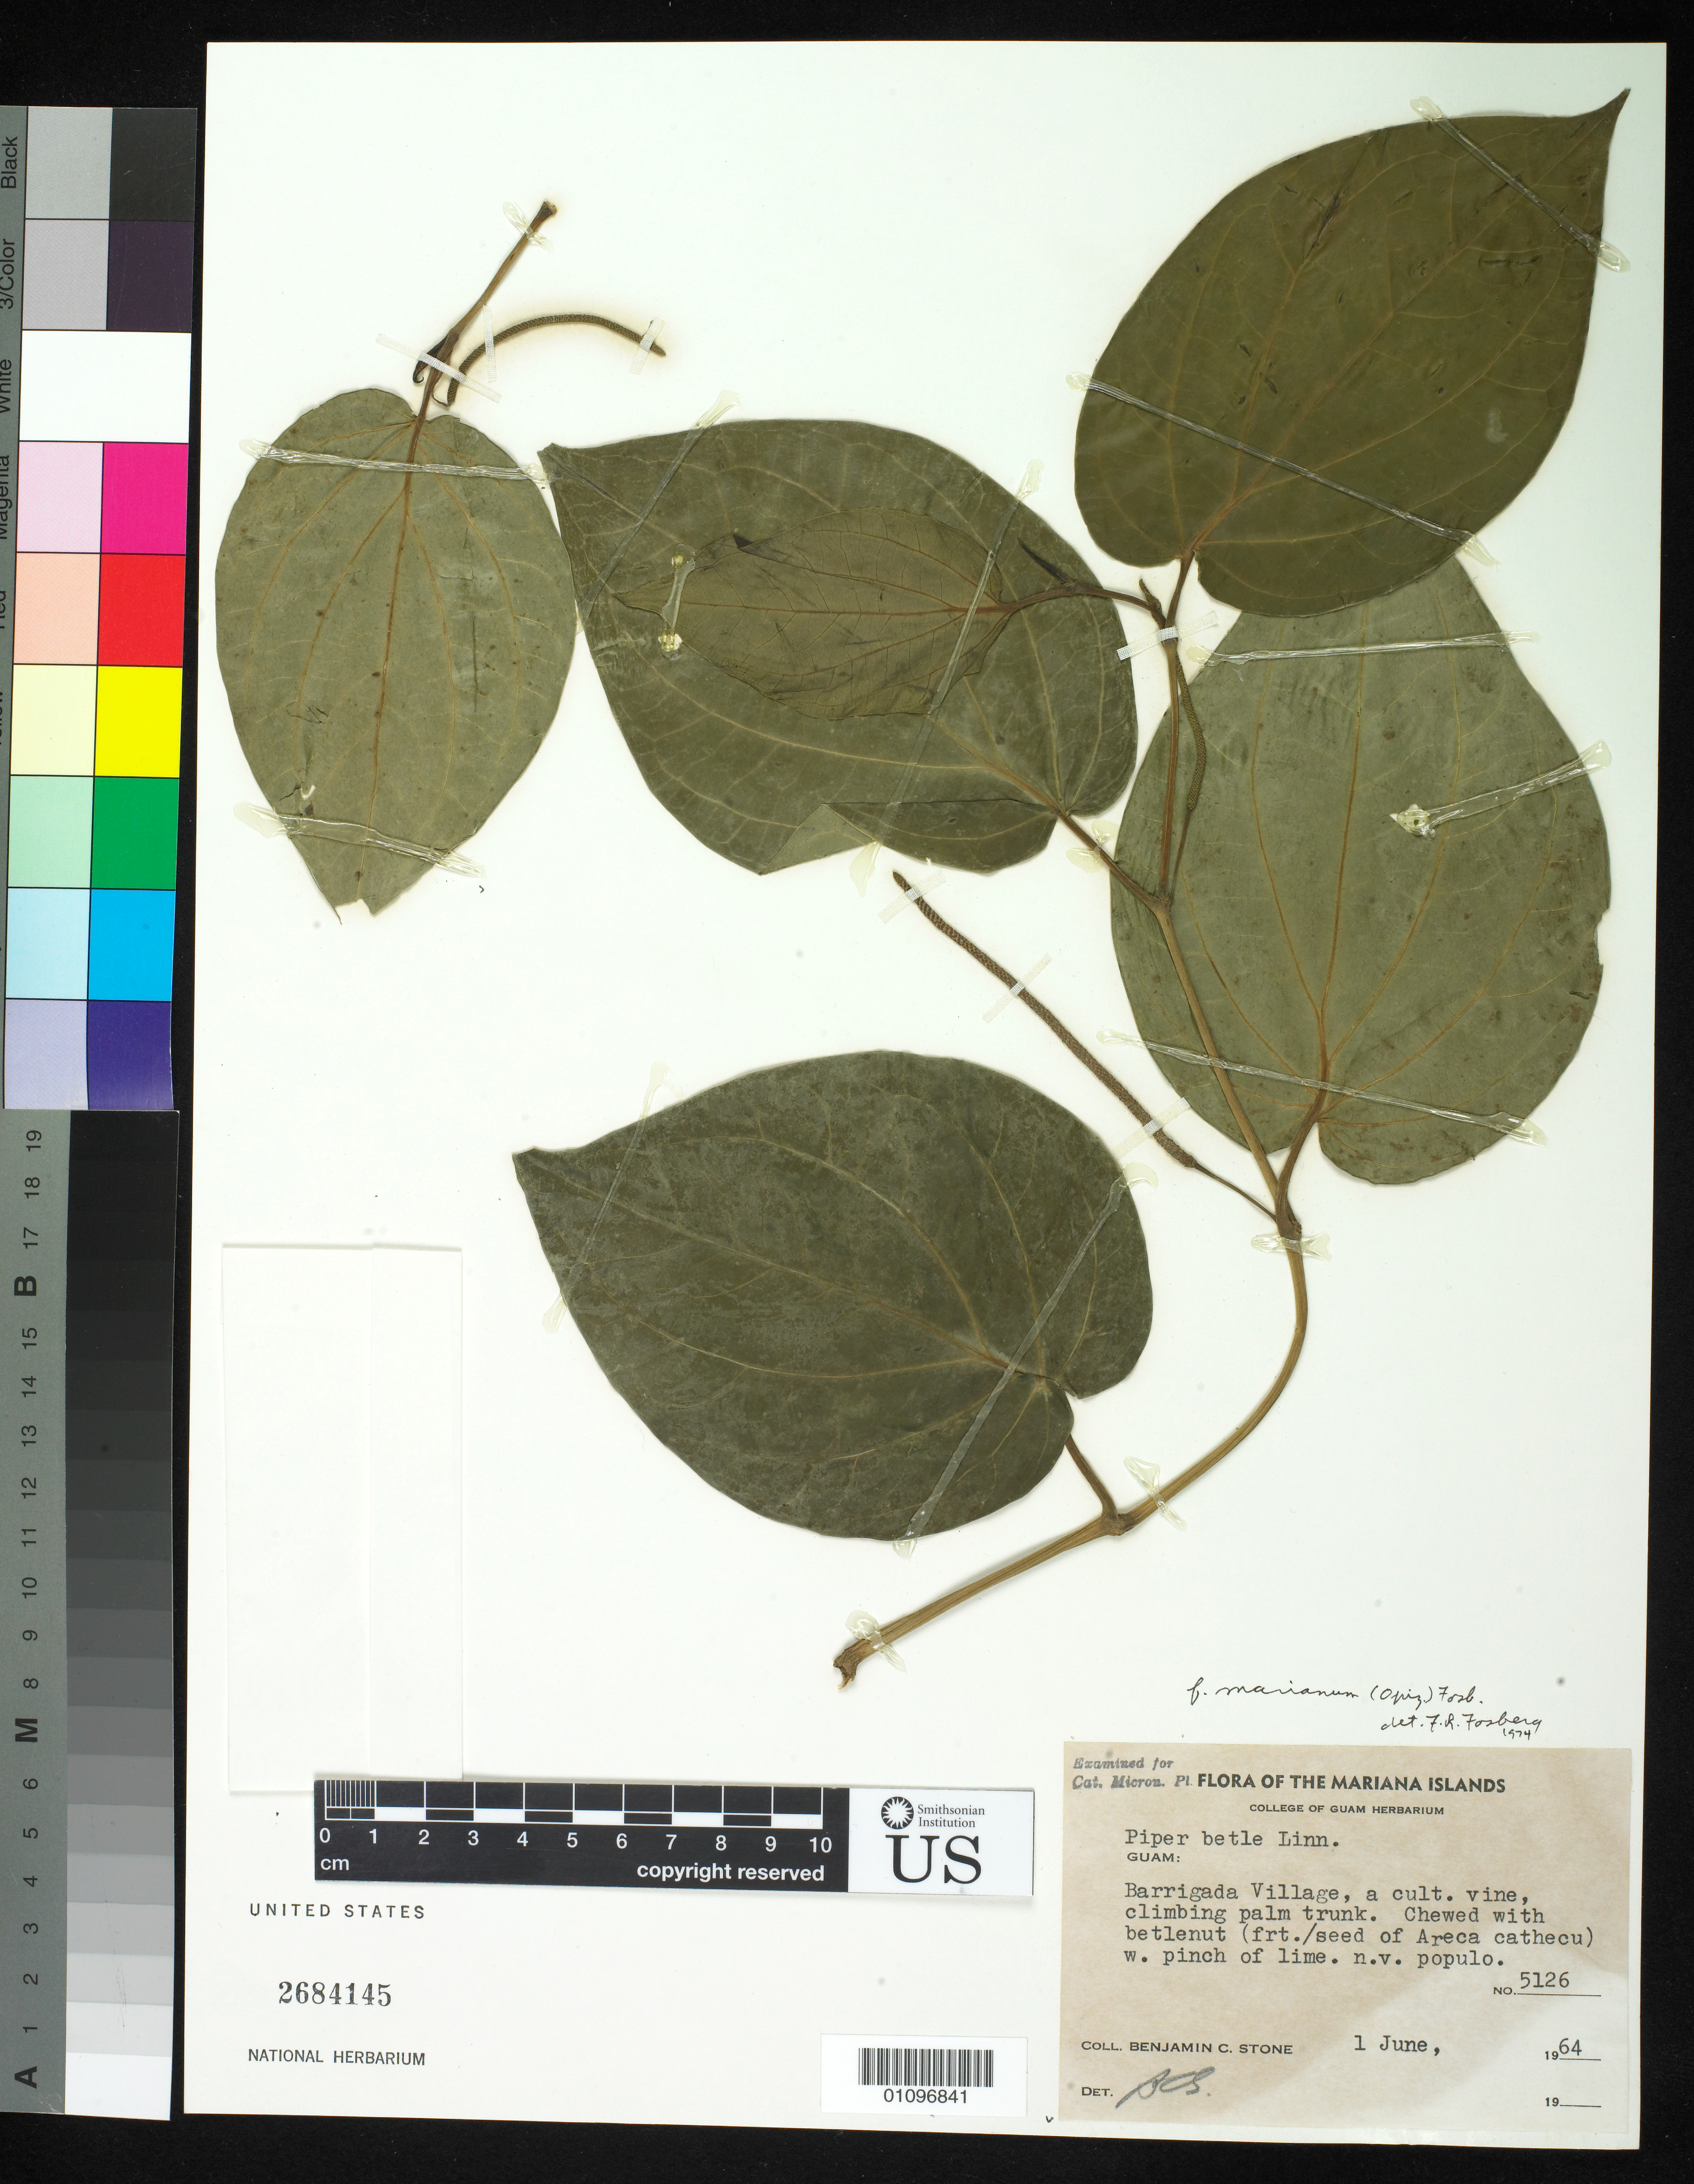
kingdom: Plantae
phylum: Tracheophyta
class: Magnoliopsida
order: Piperales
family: Piperaceae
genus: Piper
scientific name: Piper betle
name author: L.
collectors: B. C. Stone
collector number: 5126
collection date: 1964-06-01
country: Guam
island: Guam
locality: Barrigada Village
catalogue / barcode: US 2684145